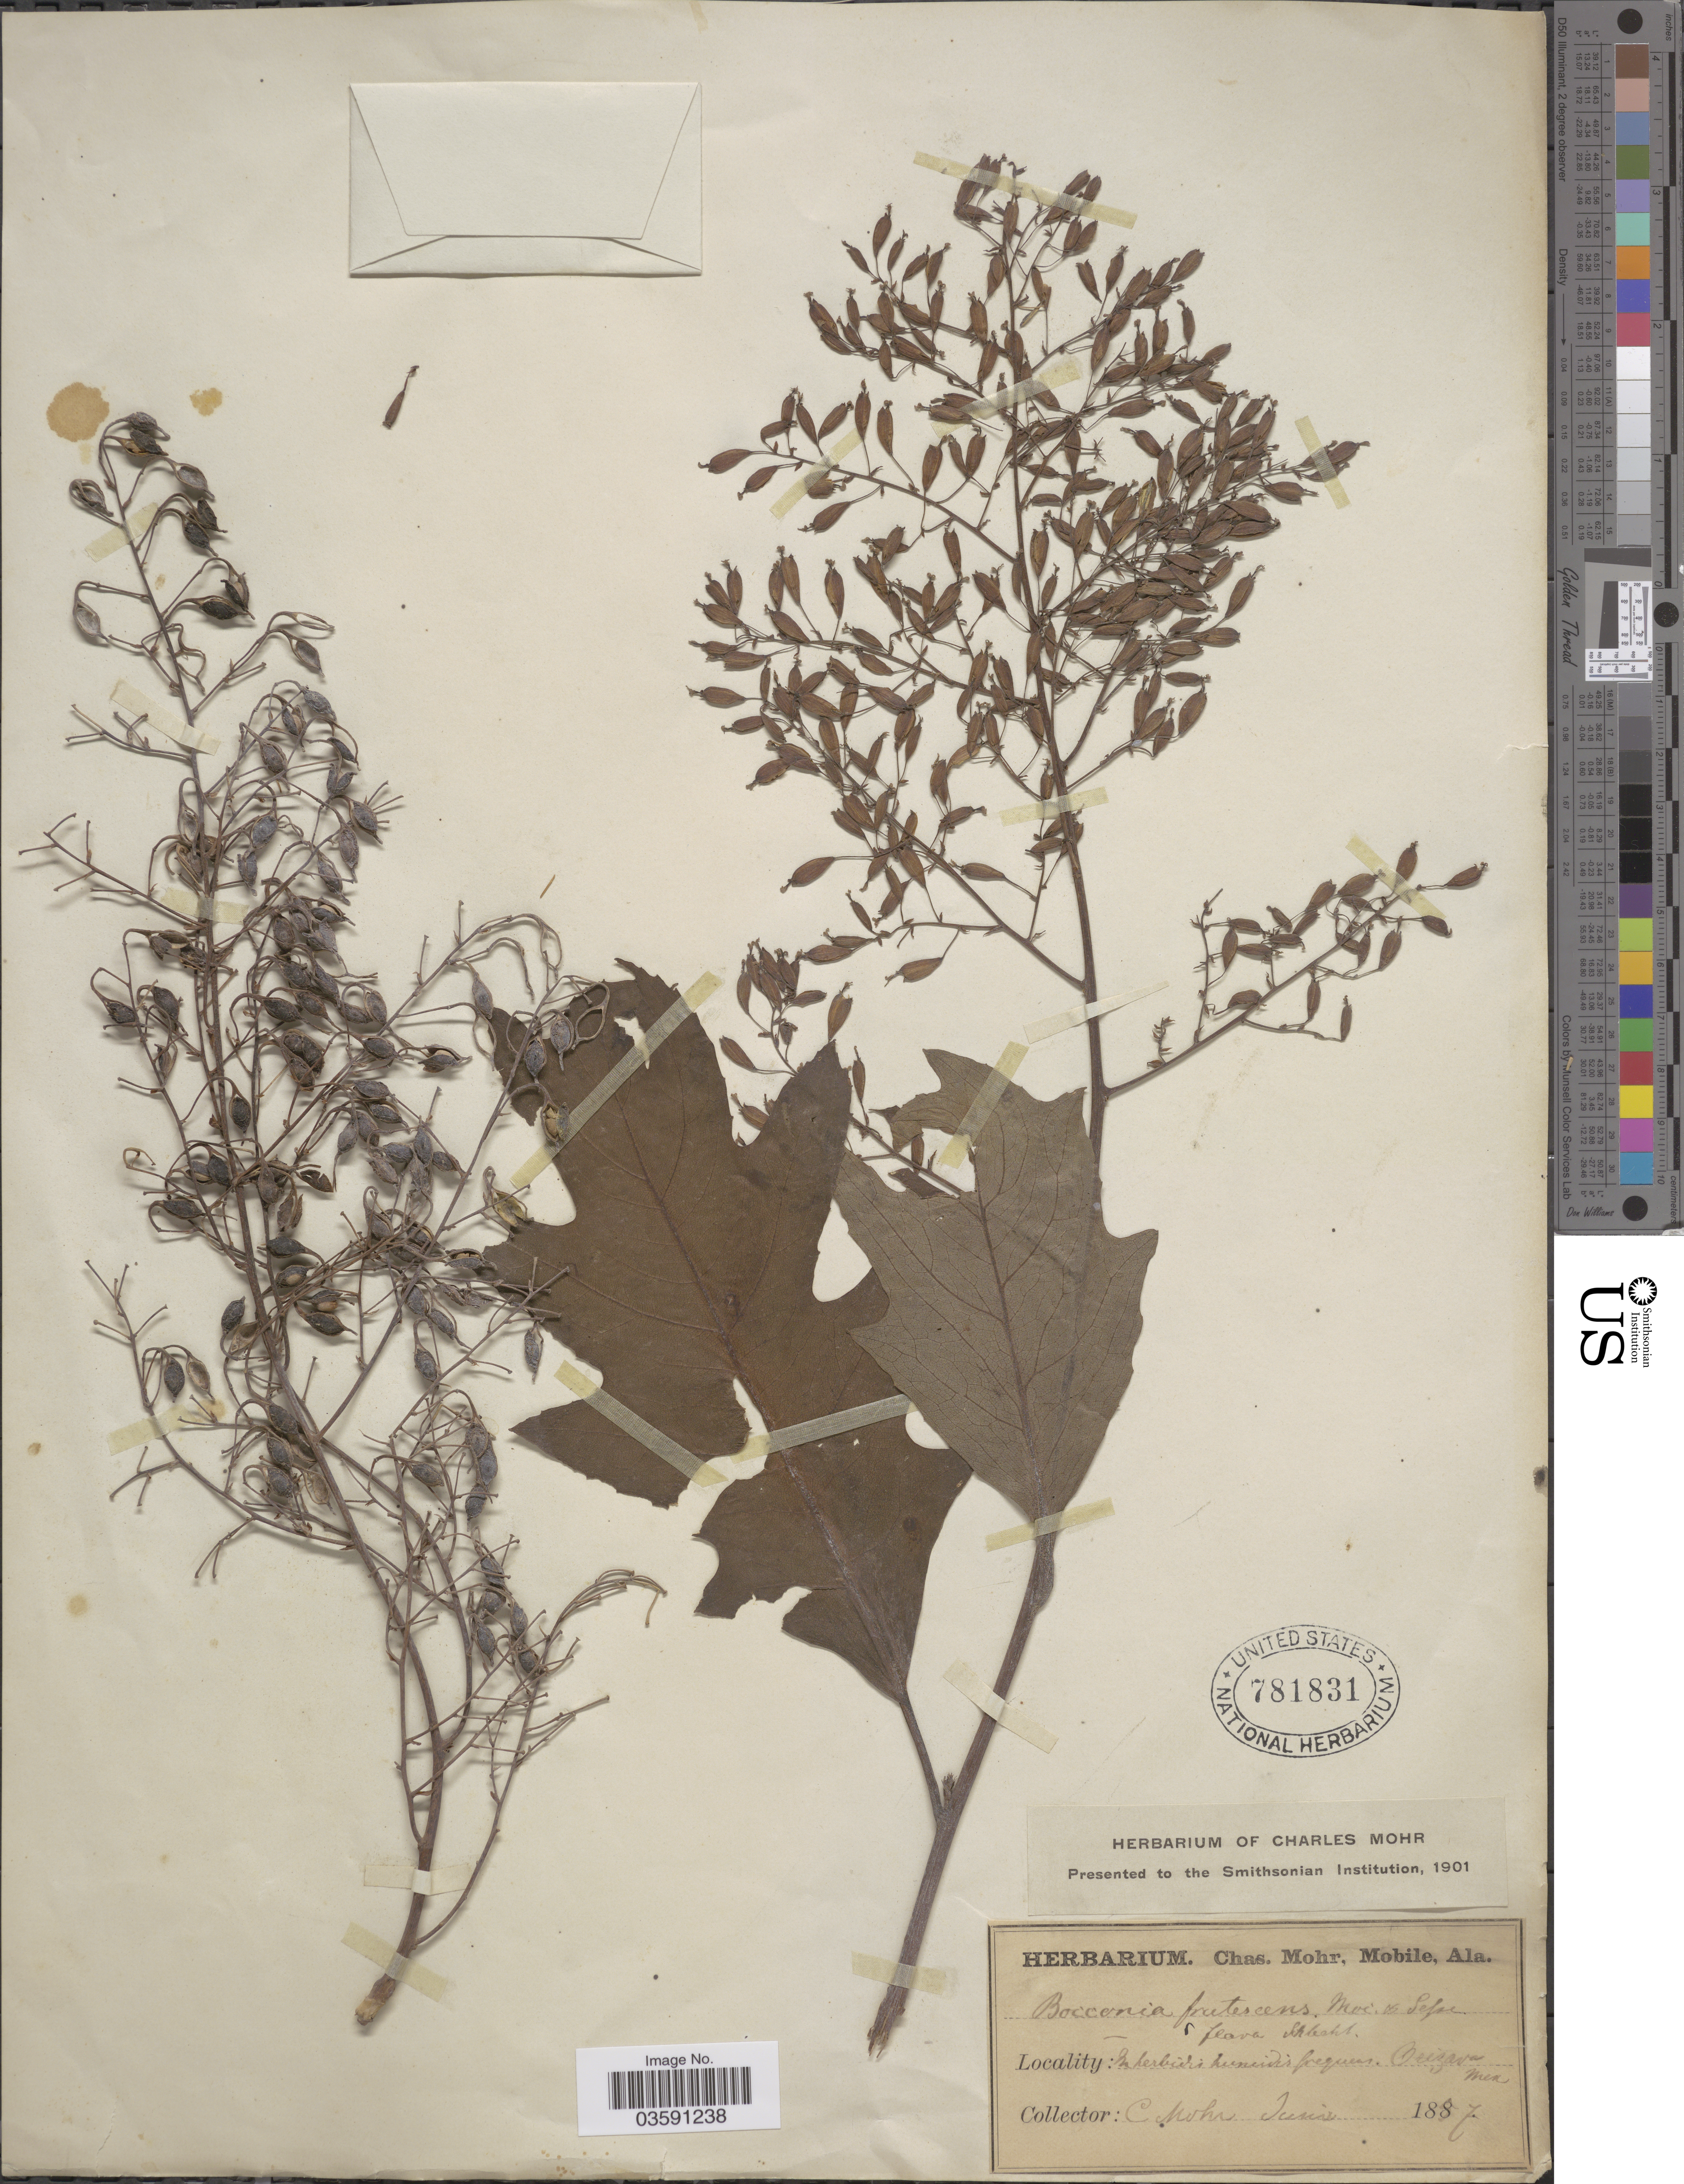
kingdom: Plantae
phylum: Tracheophyta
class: Magnoliopsida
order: Ranunculales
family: Papaveraceae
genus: Bocconia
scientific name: Bocconia frutescens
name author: L.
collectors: Mohr, C. T. (herbarium)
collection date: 1857-06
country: Mexico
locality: Orizava.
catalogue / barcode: US 781831